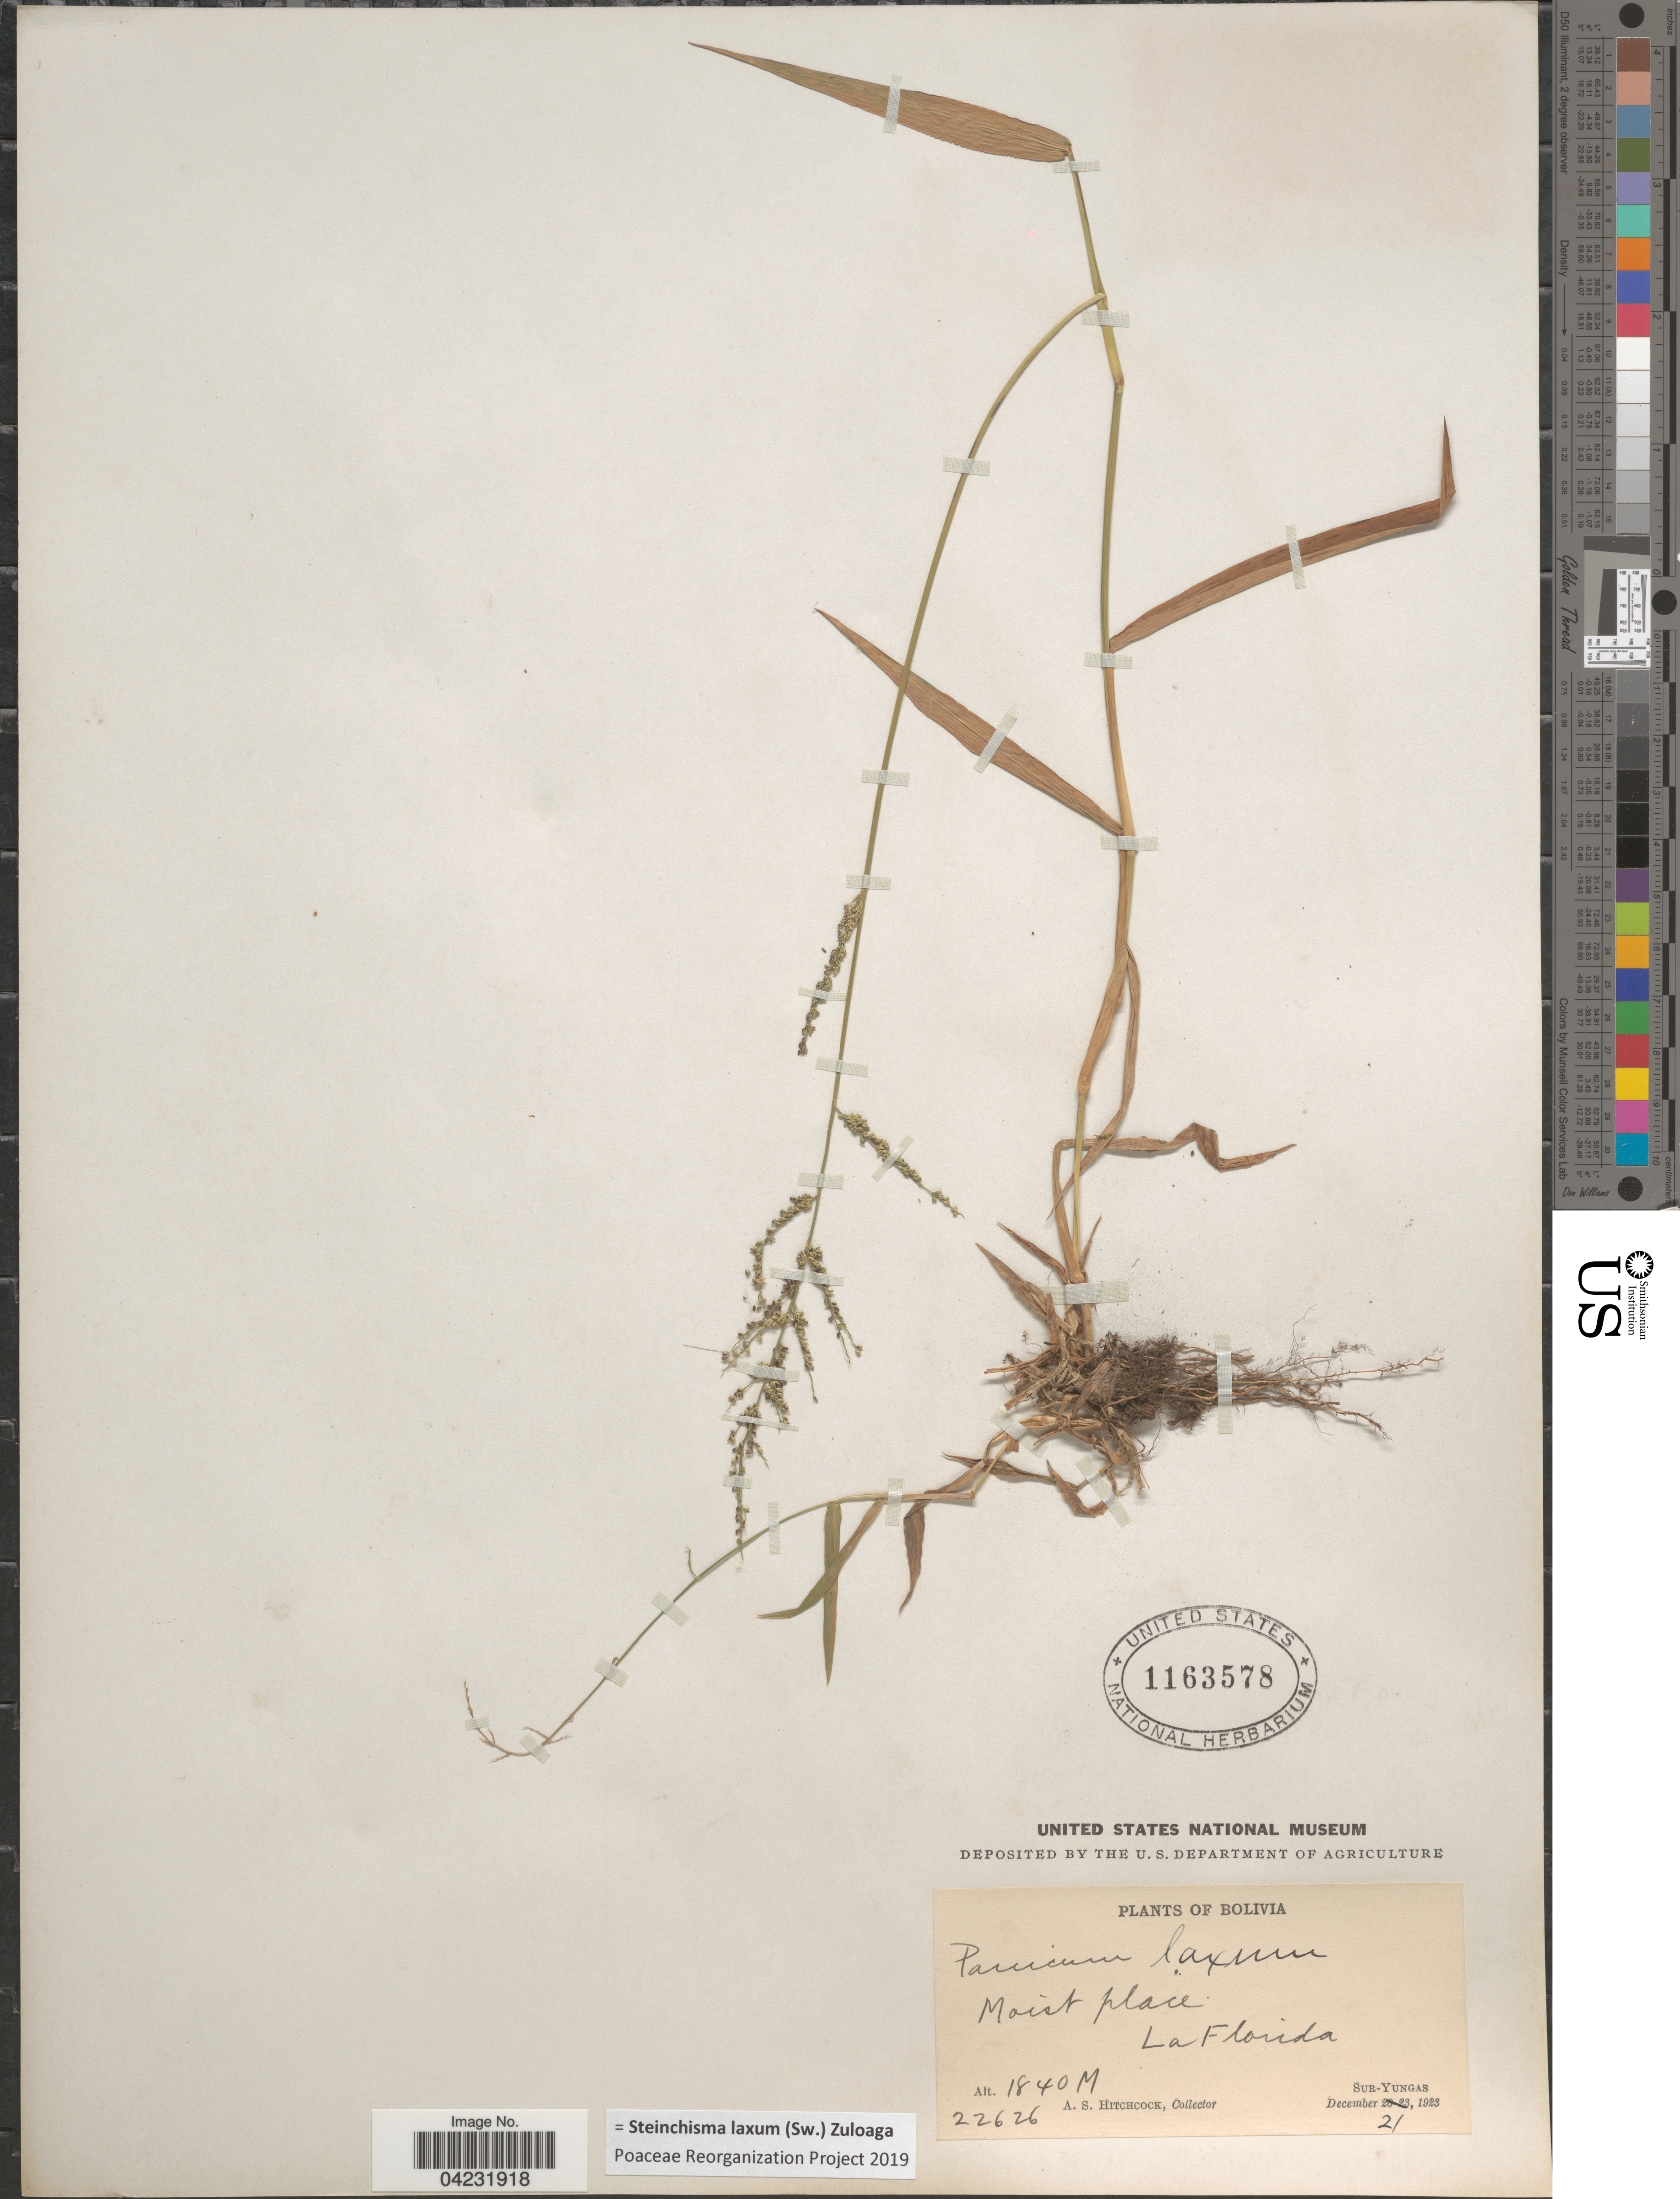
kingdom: Plantae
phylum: Tracheophyta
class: Liliopsida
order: Poales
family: Poaceae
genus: Steinchisma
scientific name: Steinchisma laxum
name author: (Sw.) Zuloaga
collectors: A. S. Hitchcock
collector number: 22626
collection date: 1923-12-21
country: Bolivia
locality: Moist place. La Florida. Sur-Yungas.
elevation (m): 1840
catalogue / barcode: US 1163578